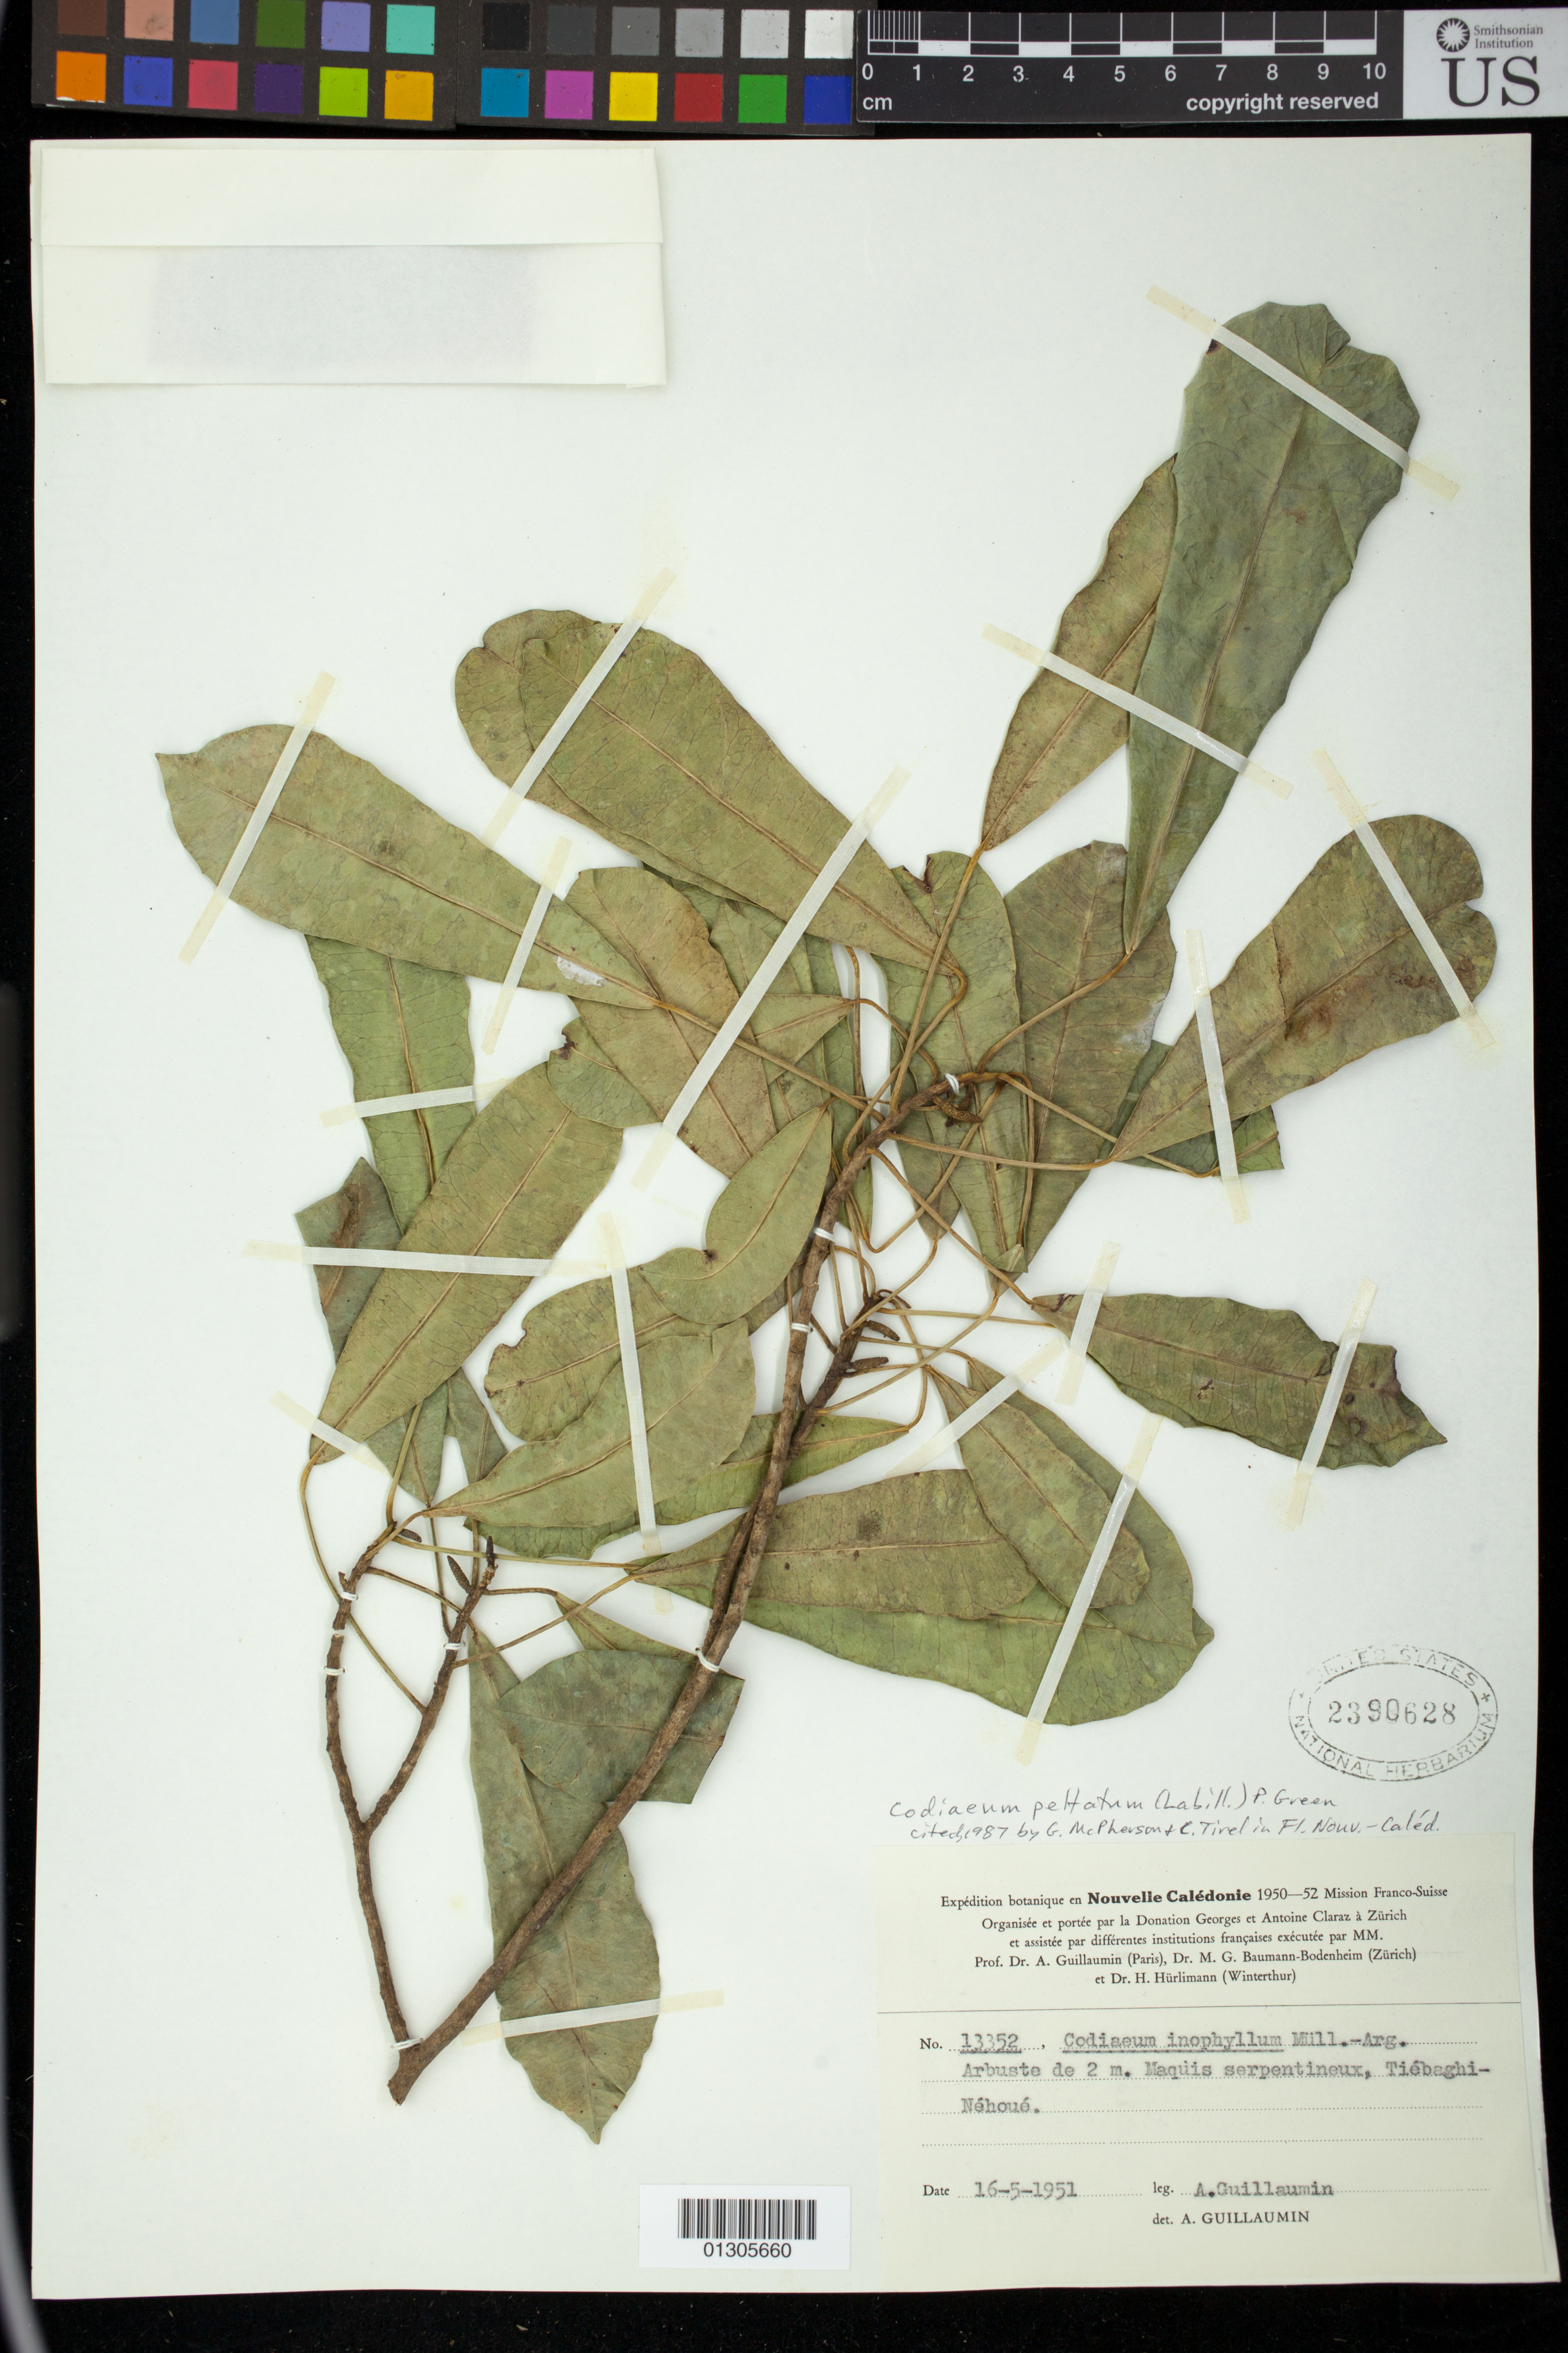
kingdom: Plantae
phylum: Tracheophyta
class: Magnoliopsida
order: Malpighiales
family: Euphorbiaceae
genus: Codiaeum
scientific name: Codiaeum peltatum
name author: P.S. Green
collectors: A. Guillaumin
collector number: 13352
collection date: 1951-05-16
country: New Caledonia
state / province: North Province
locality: Tiebaghi-Nehoue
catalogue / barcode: US 2390628